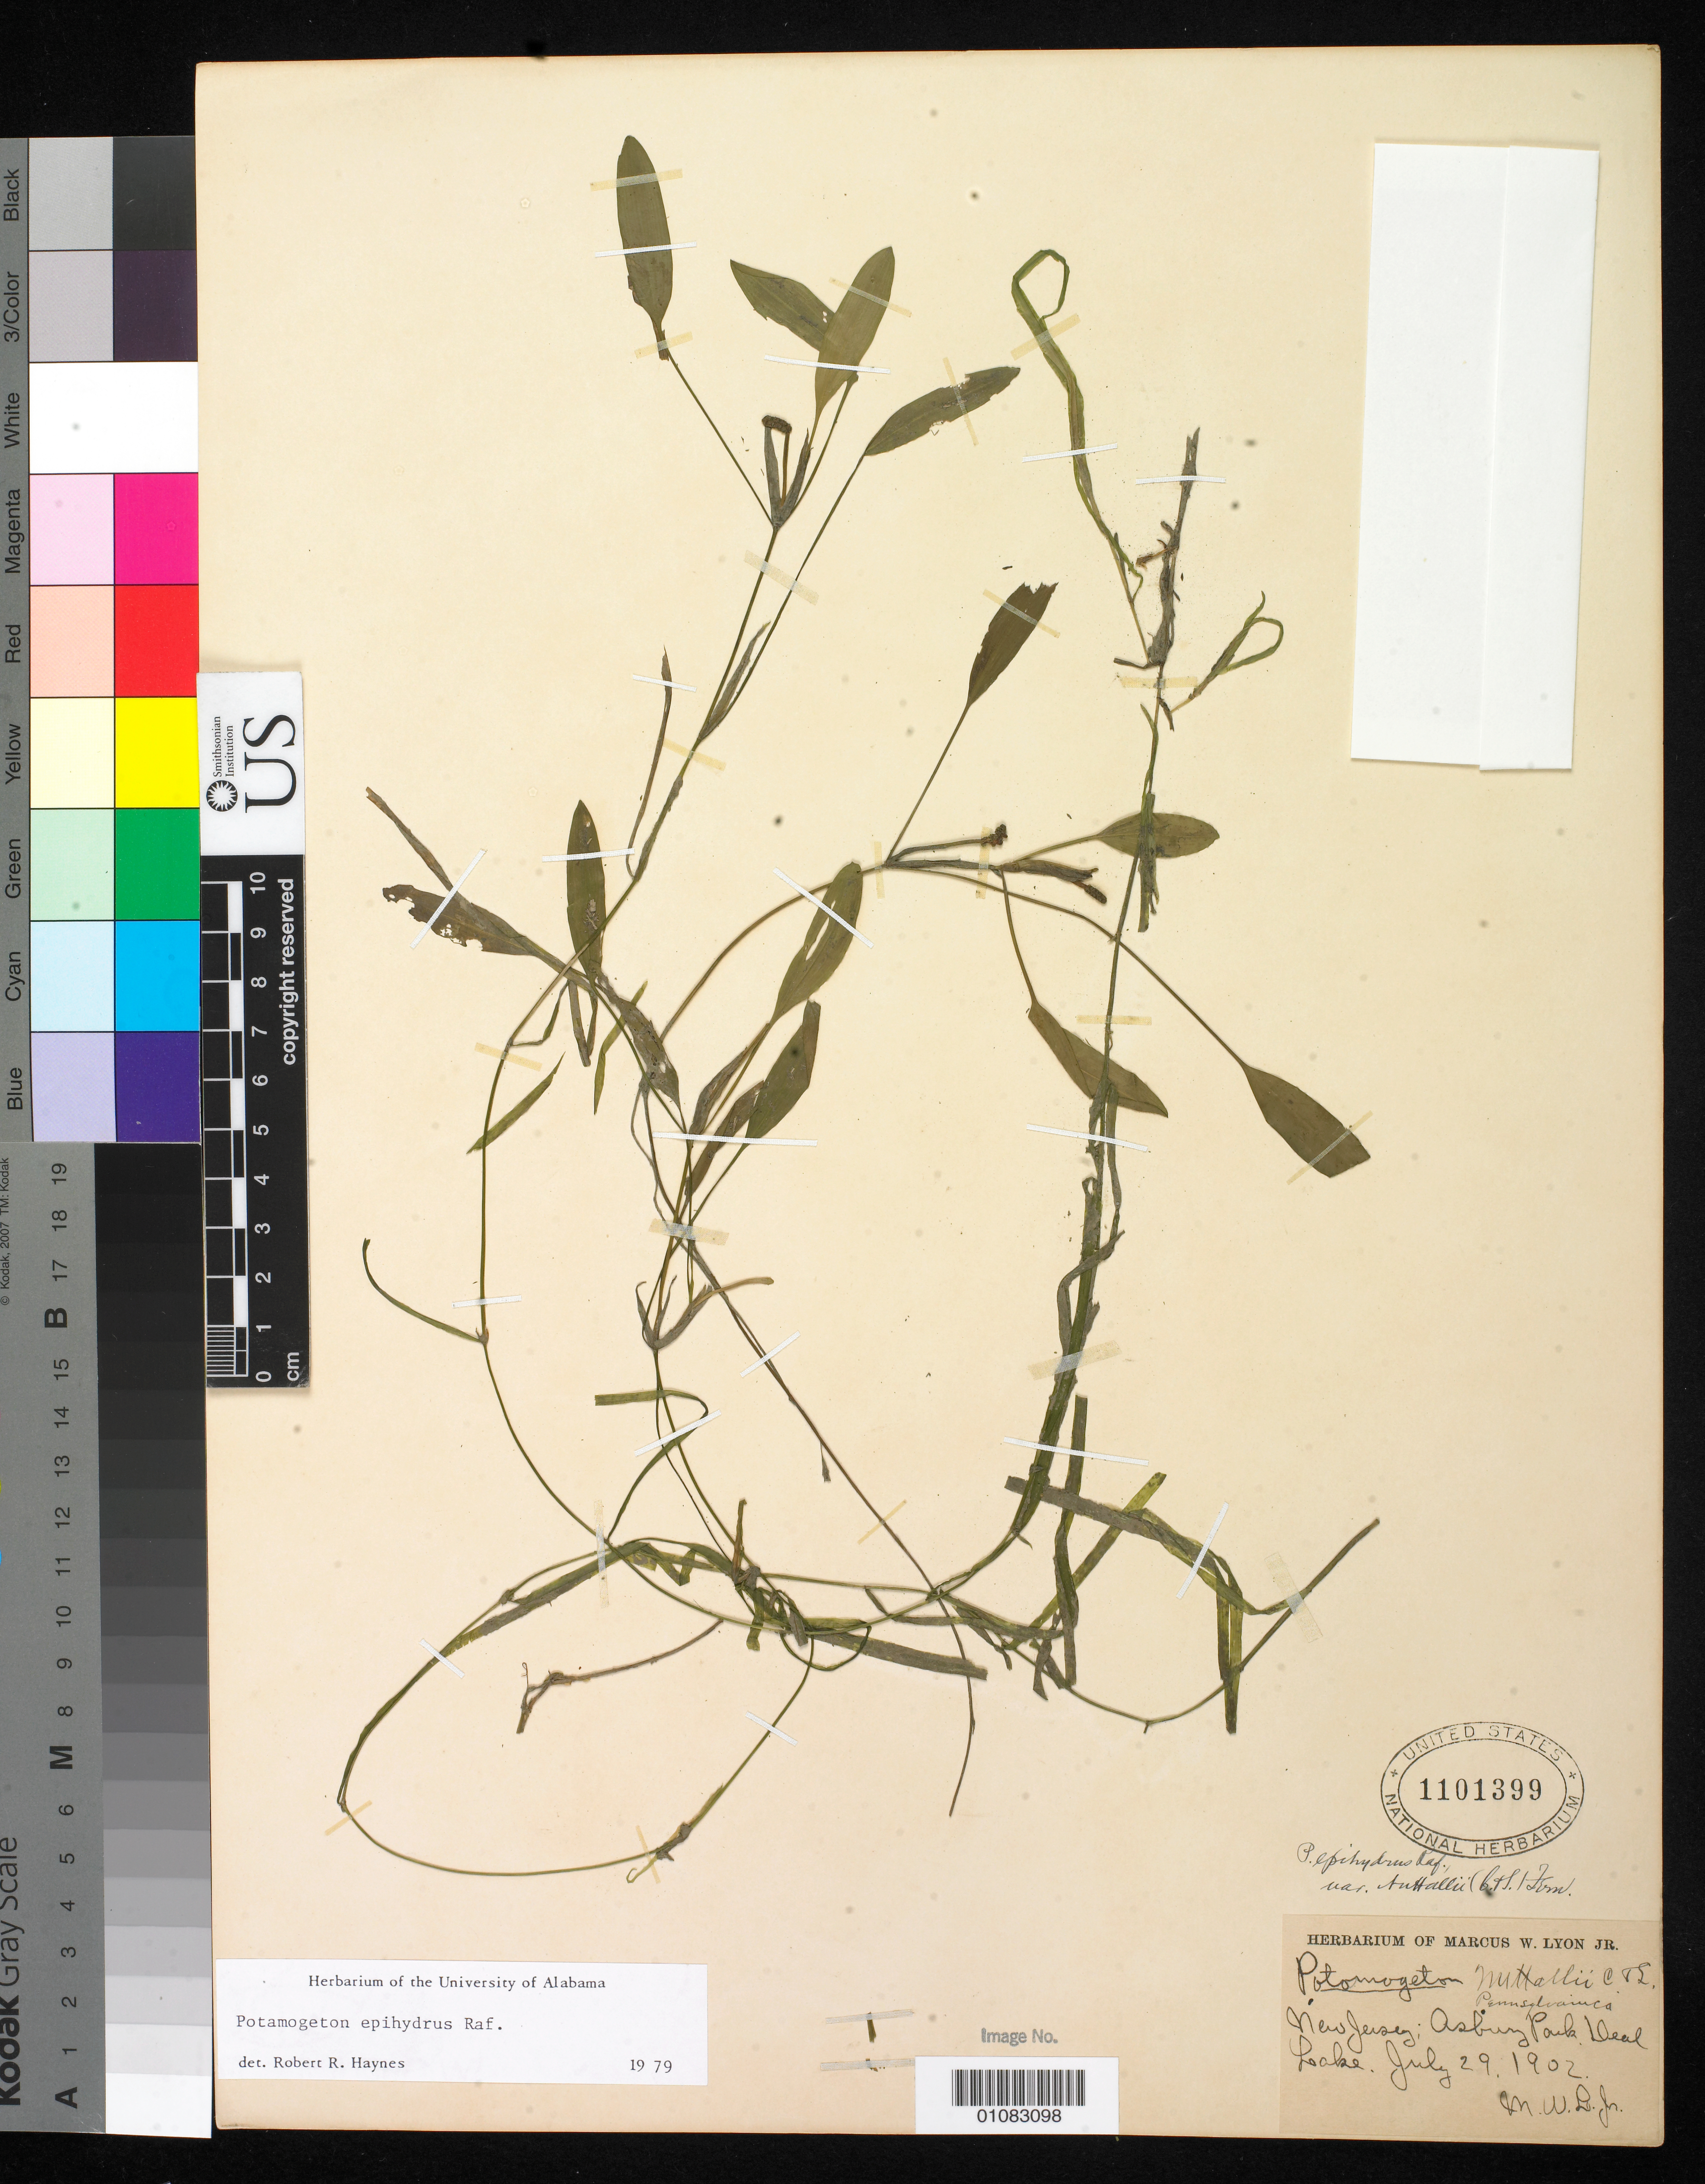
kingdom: Plantae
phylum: Tracheophyta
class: Liliopsida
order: Alismatales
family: Potamogetonaceae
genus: Potamogeton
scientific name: Potamogeton epihydrus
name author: Raf.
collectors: M. W. Lyon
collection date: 1902-07-29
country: United States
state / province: New Jersey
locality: Asbury Park, Deal Lake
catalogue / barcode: US 1101399